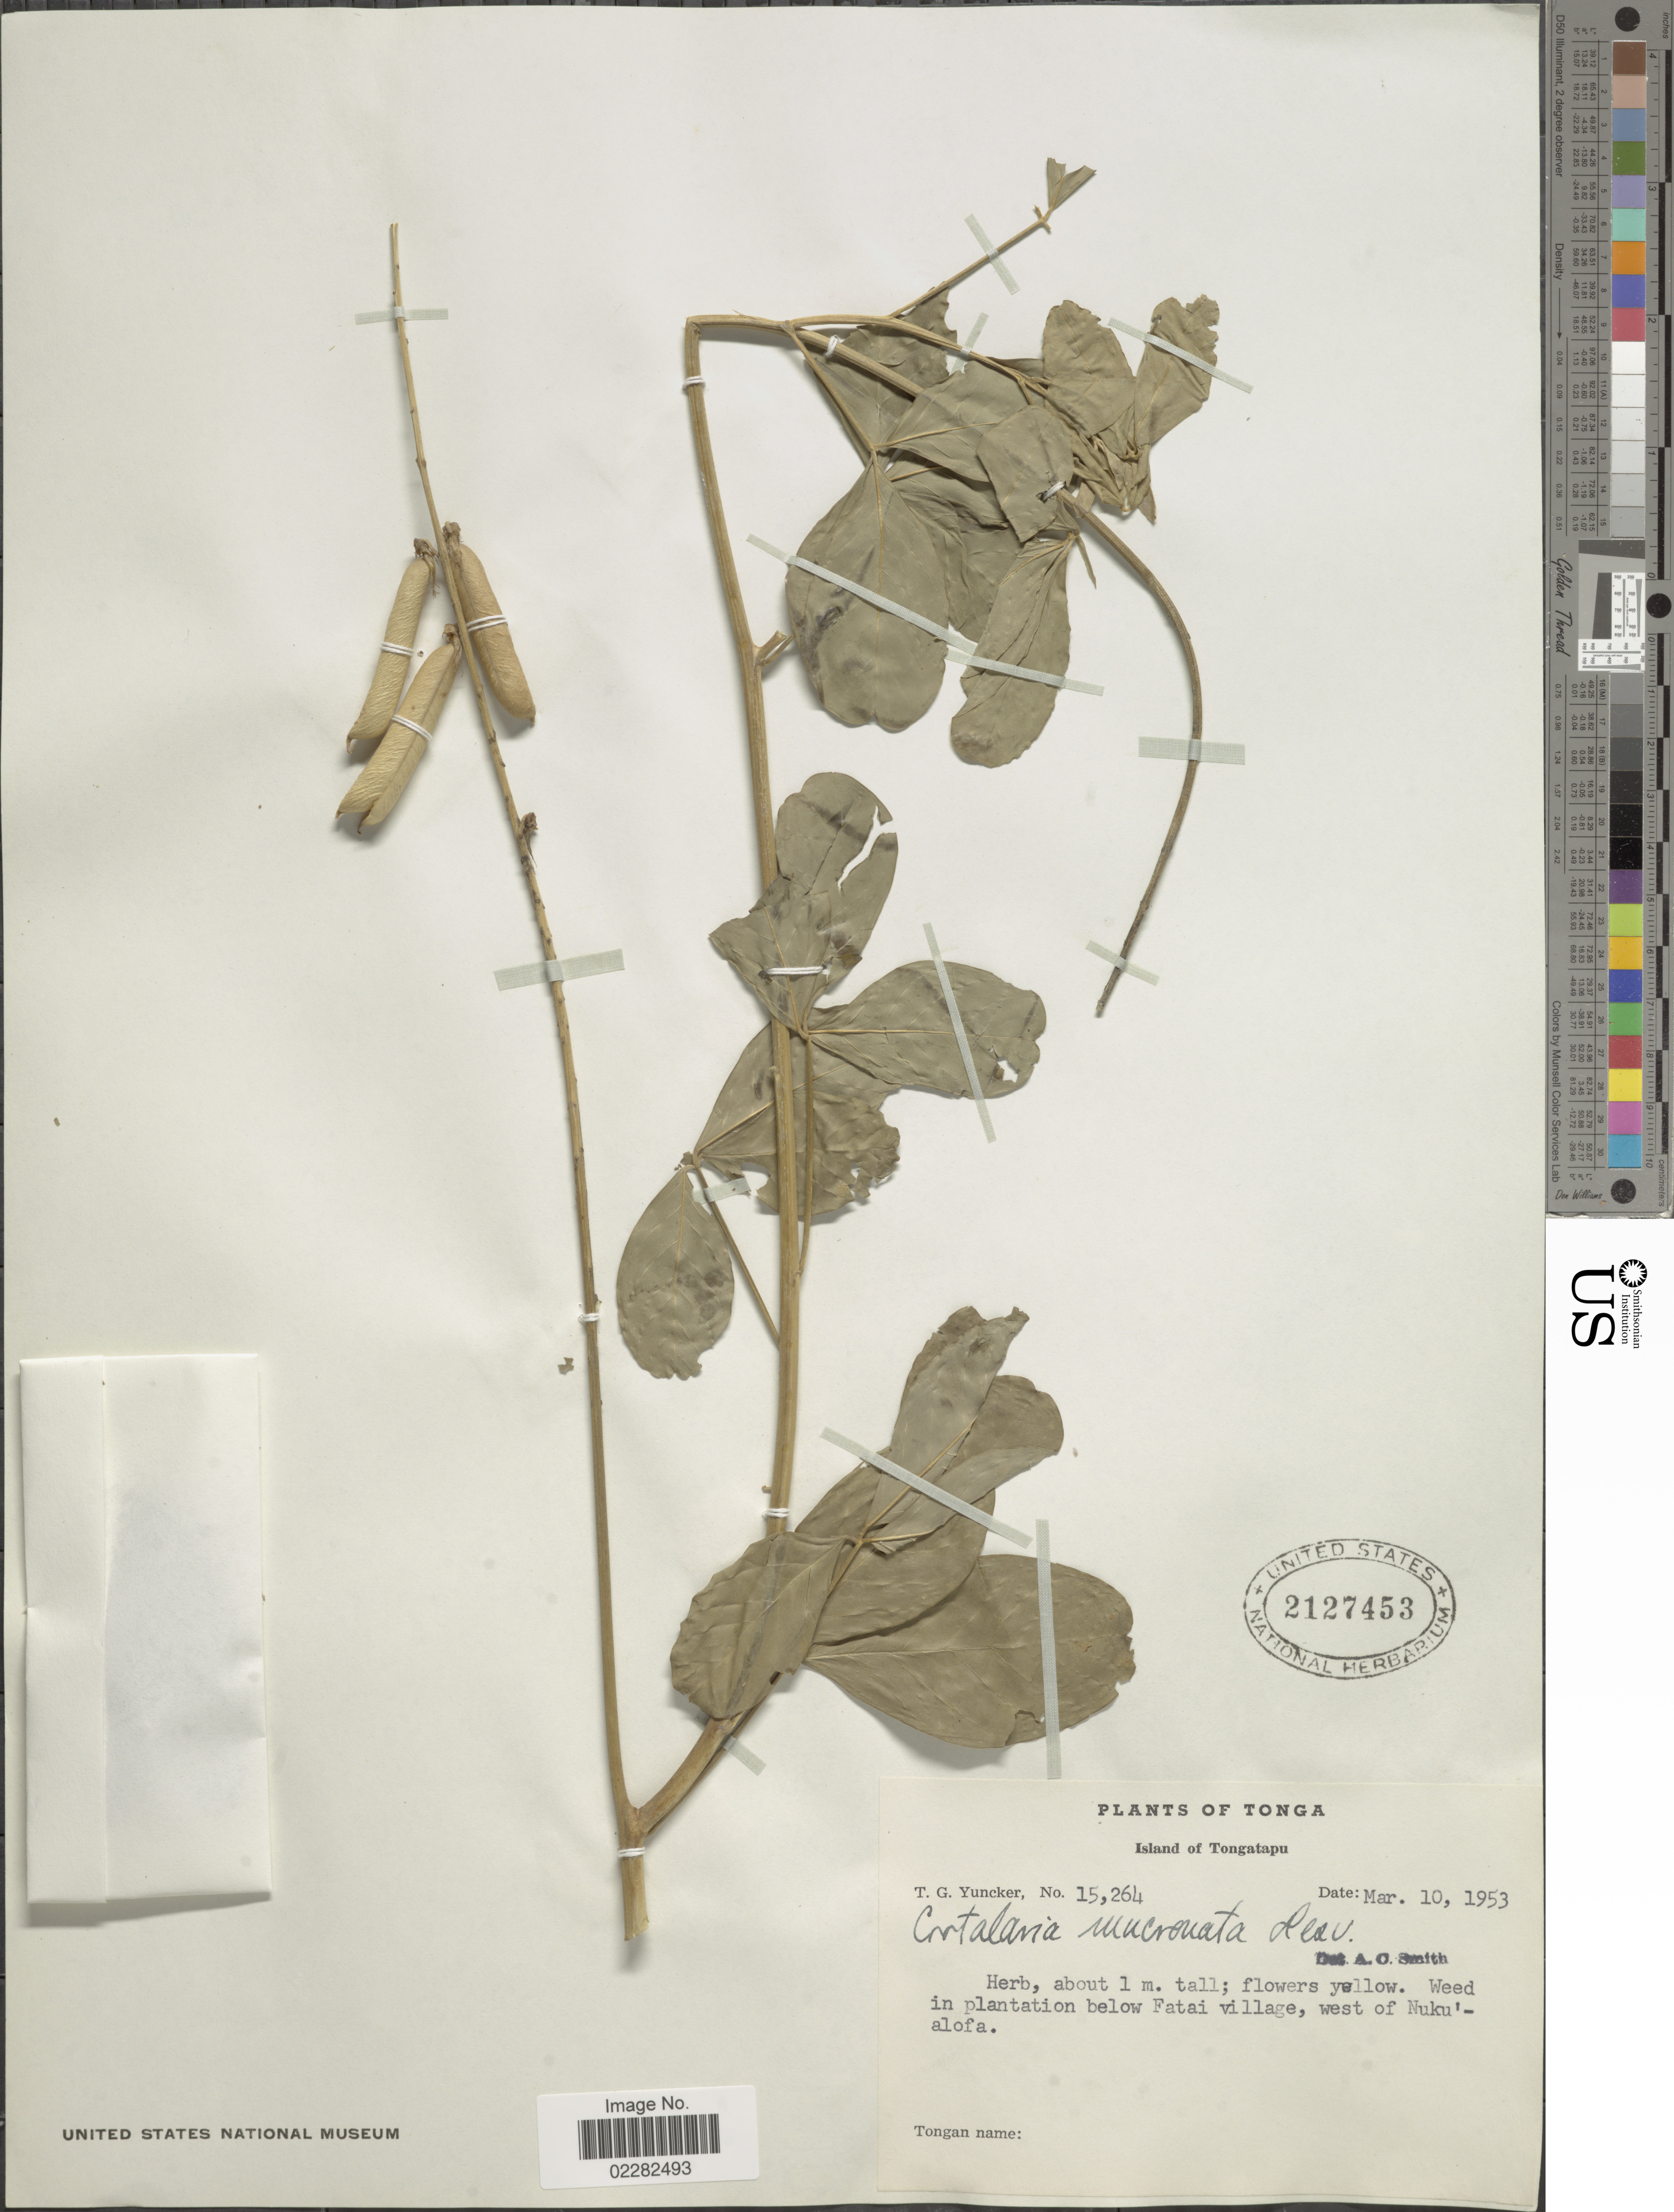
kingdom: Plantae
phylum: Tracheophyta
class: Magnoliopsida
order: Fabales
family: Fabaceae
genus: Crotalaria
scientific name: Crotalaria pallida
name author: Aiton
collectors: T. G. Yuncker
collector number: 15264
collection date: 1953-03-10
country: Tonga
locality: Island of Tongatapu, weed in plantation below Fatai village,w est of Nuku'alofa.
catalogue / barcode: US 2127453